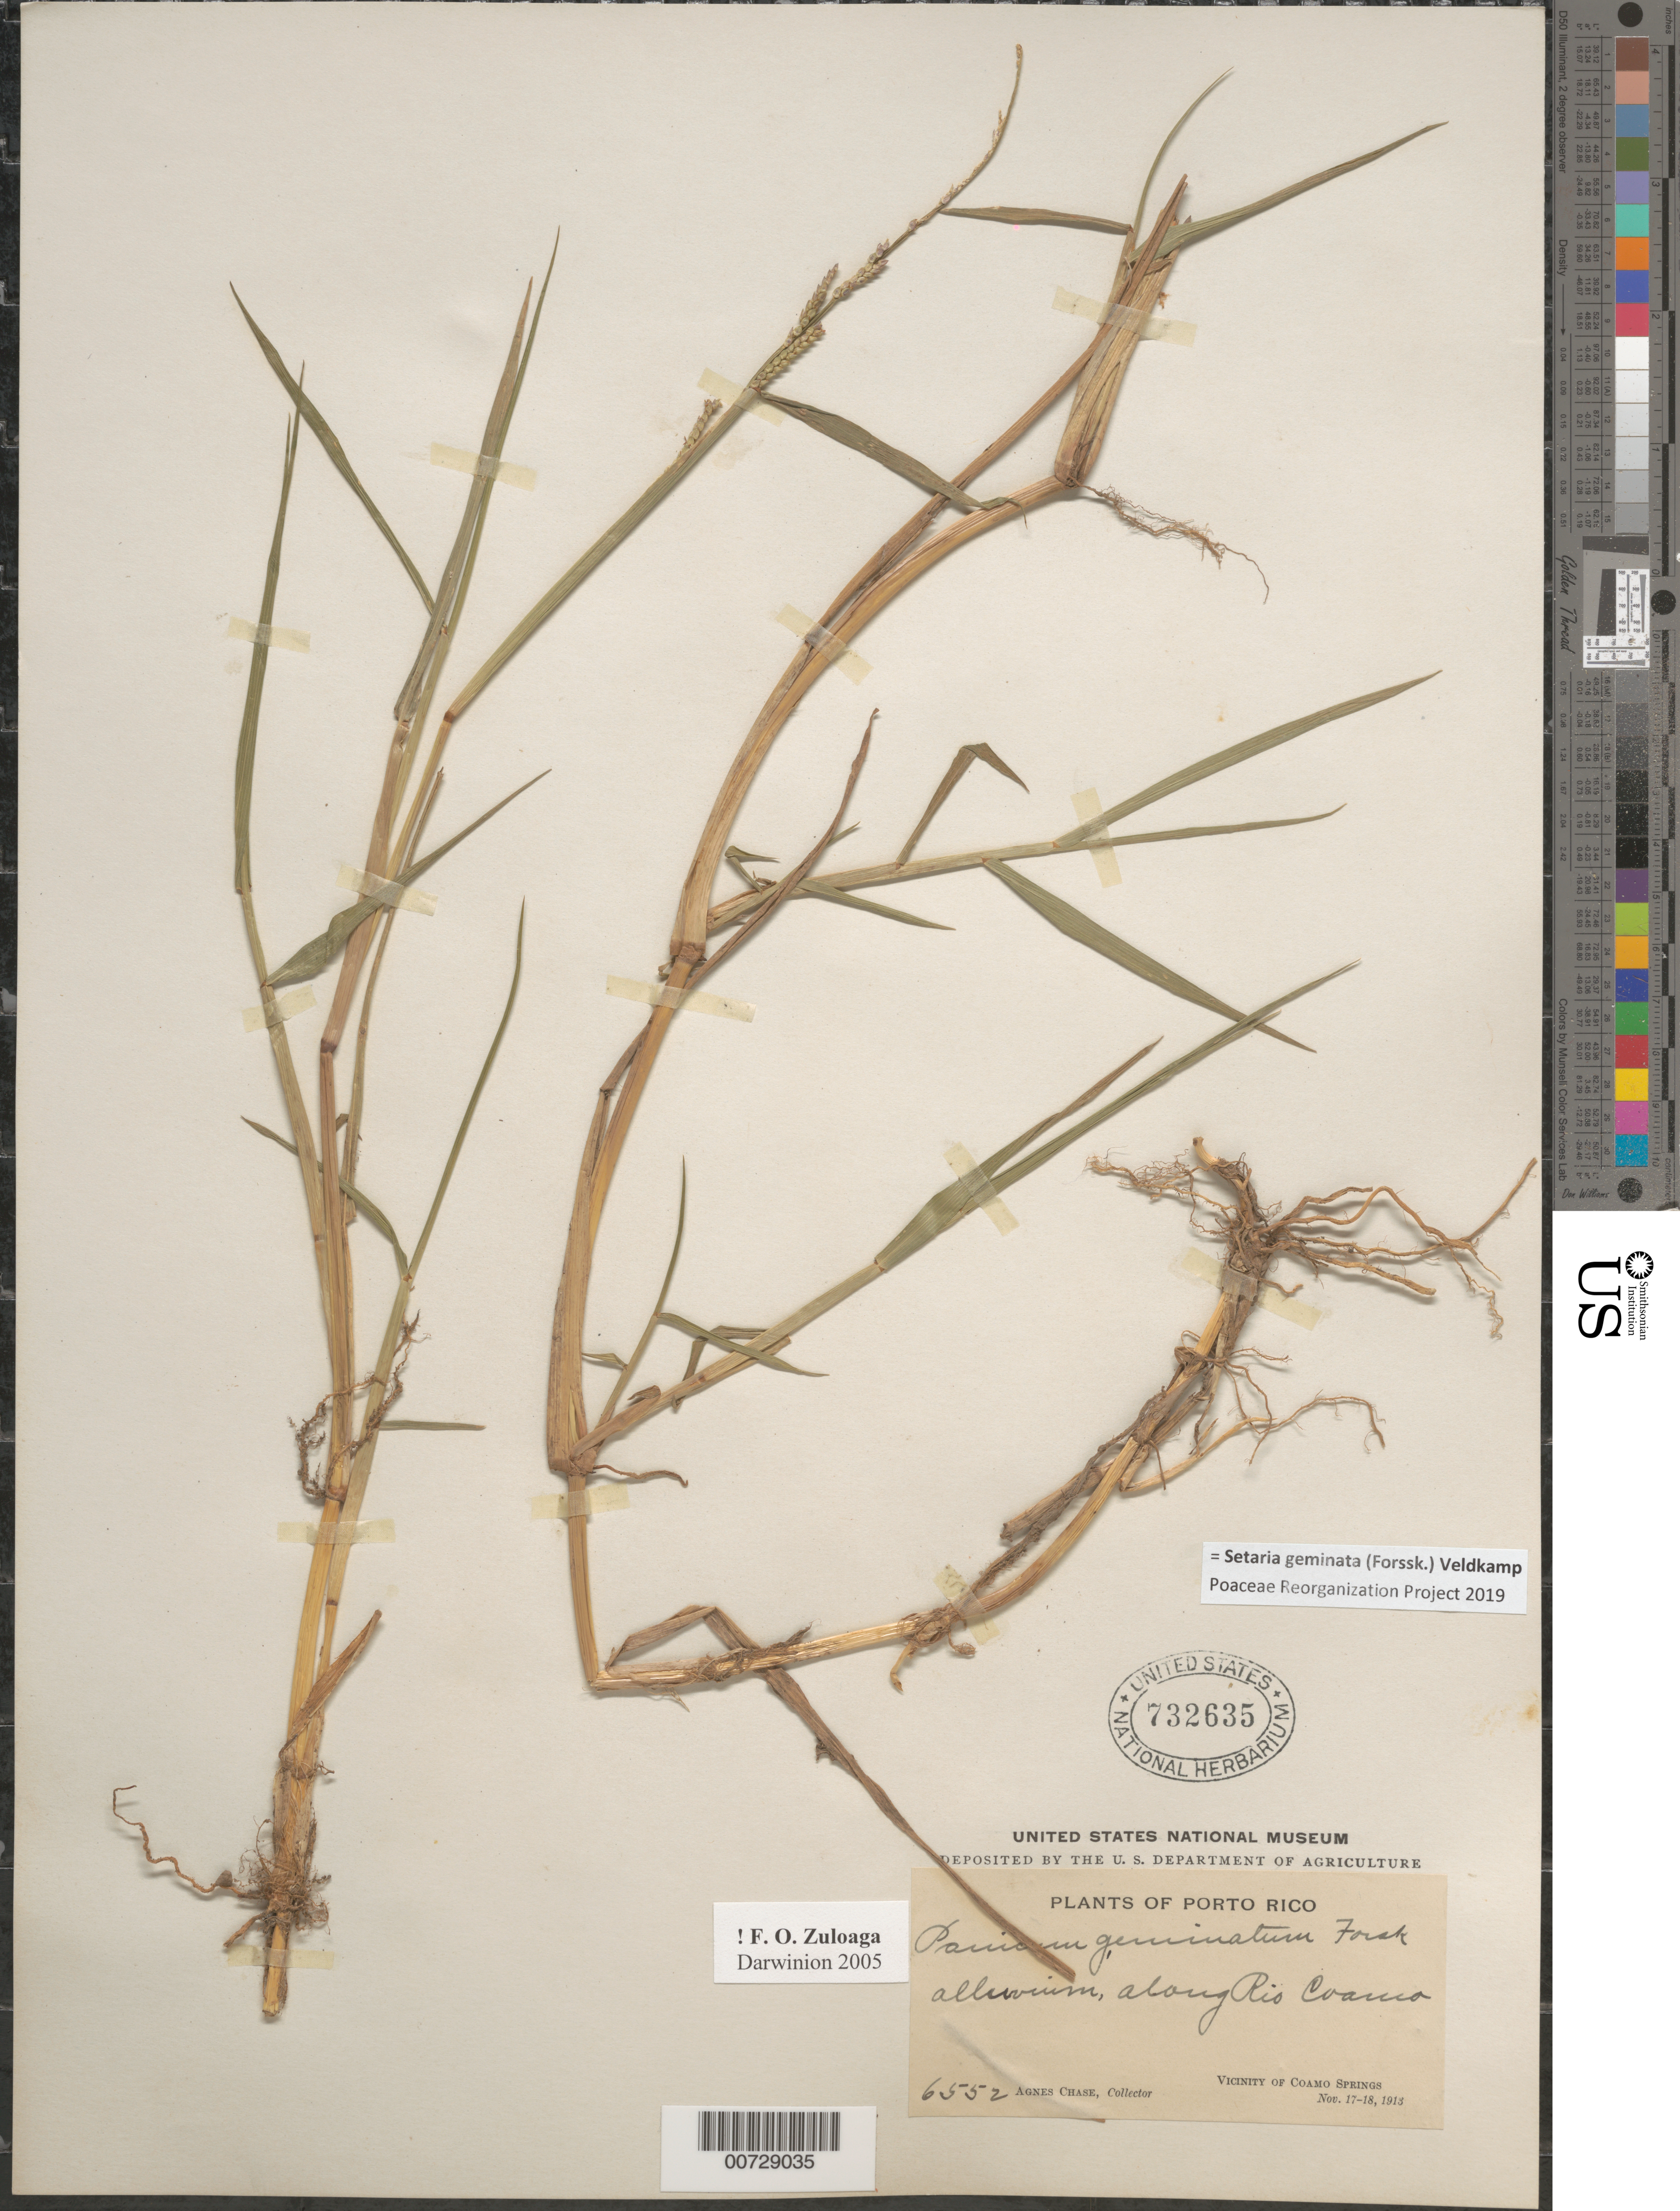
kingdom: Plantae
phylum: Tracheophyta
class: Liliopsida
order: Poales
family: Poaceae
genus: Paspalidium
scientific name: Paspalidium geminatum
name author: (Forssk.) Stapf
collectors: A. Chase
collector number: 6552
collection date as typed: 17 Nov 1913 to 18 Nov 1913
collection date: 1913-11-17/1913-11-18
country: Puerto Rico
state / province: Coamo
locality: Coamo Springs, along Río Coamo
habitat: Alluvium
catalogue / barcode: US 732635